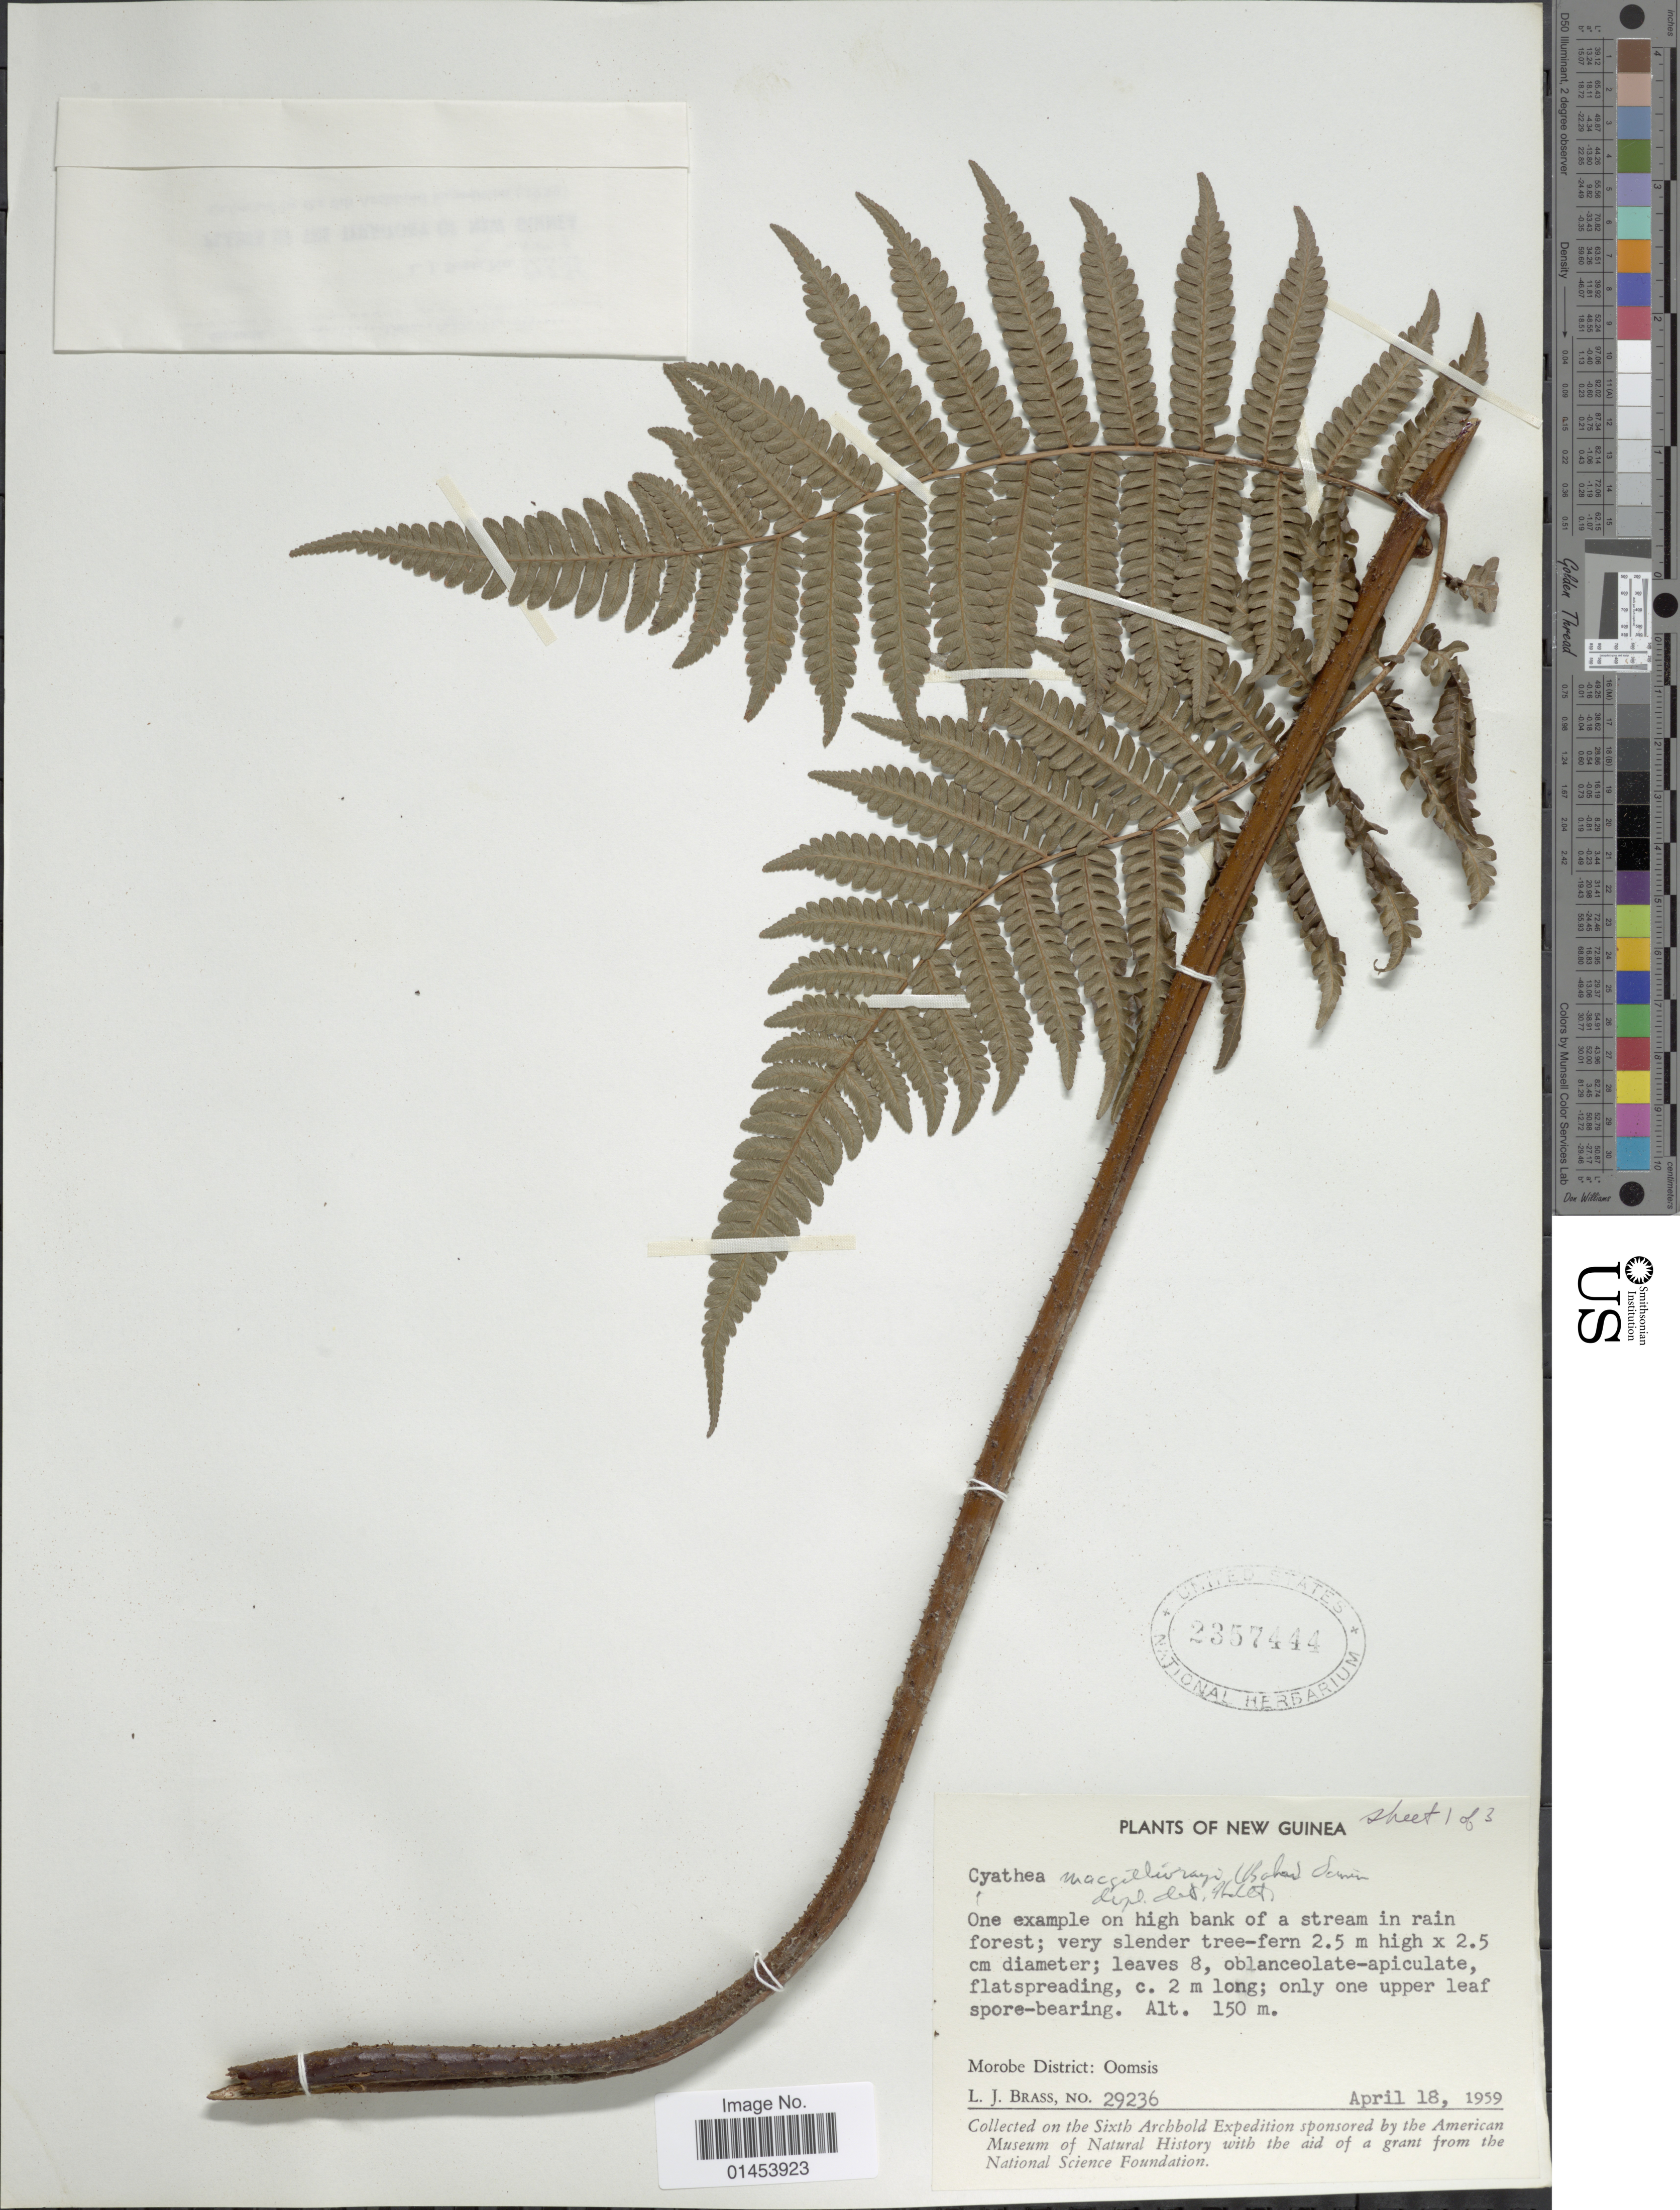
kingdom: Plantae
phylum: Tracheophyta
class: Polypodiopsida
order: Cyatheales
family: Cyatheaceae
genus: Cyathea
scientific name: Cyathea macgillivrayi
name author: (Baker) Domin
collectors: L. J. Brass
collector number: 29236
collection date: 1959-04-18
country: Papua New Guinea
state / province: Morobe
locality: New Guinea. Morobe District: Oomsis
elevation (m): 150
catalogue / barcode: US 2357444